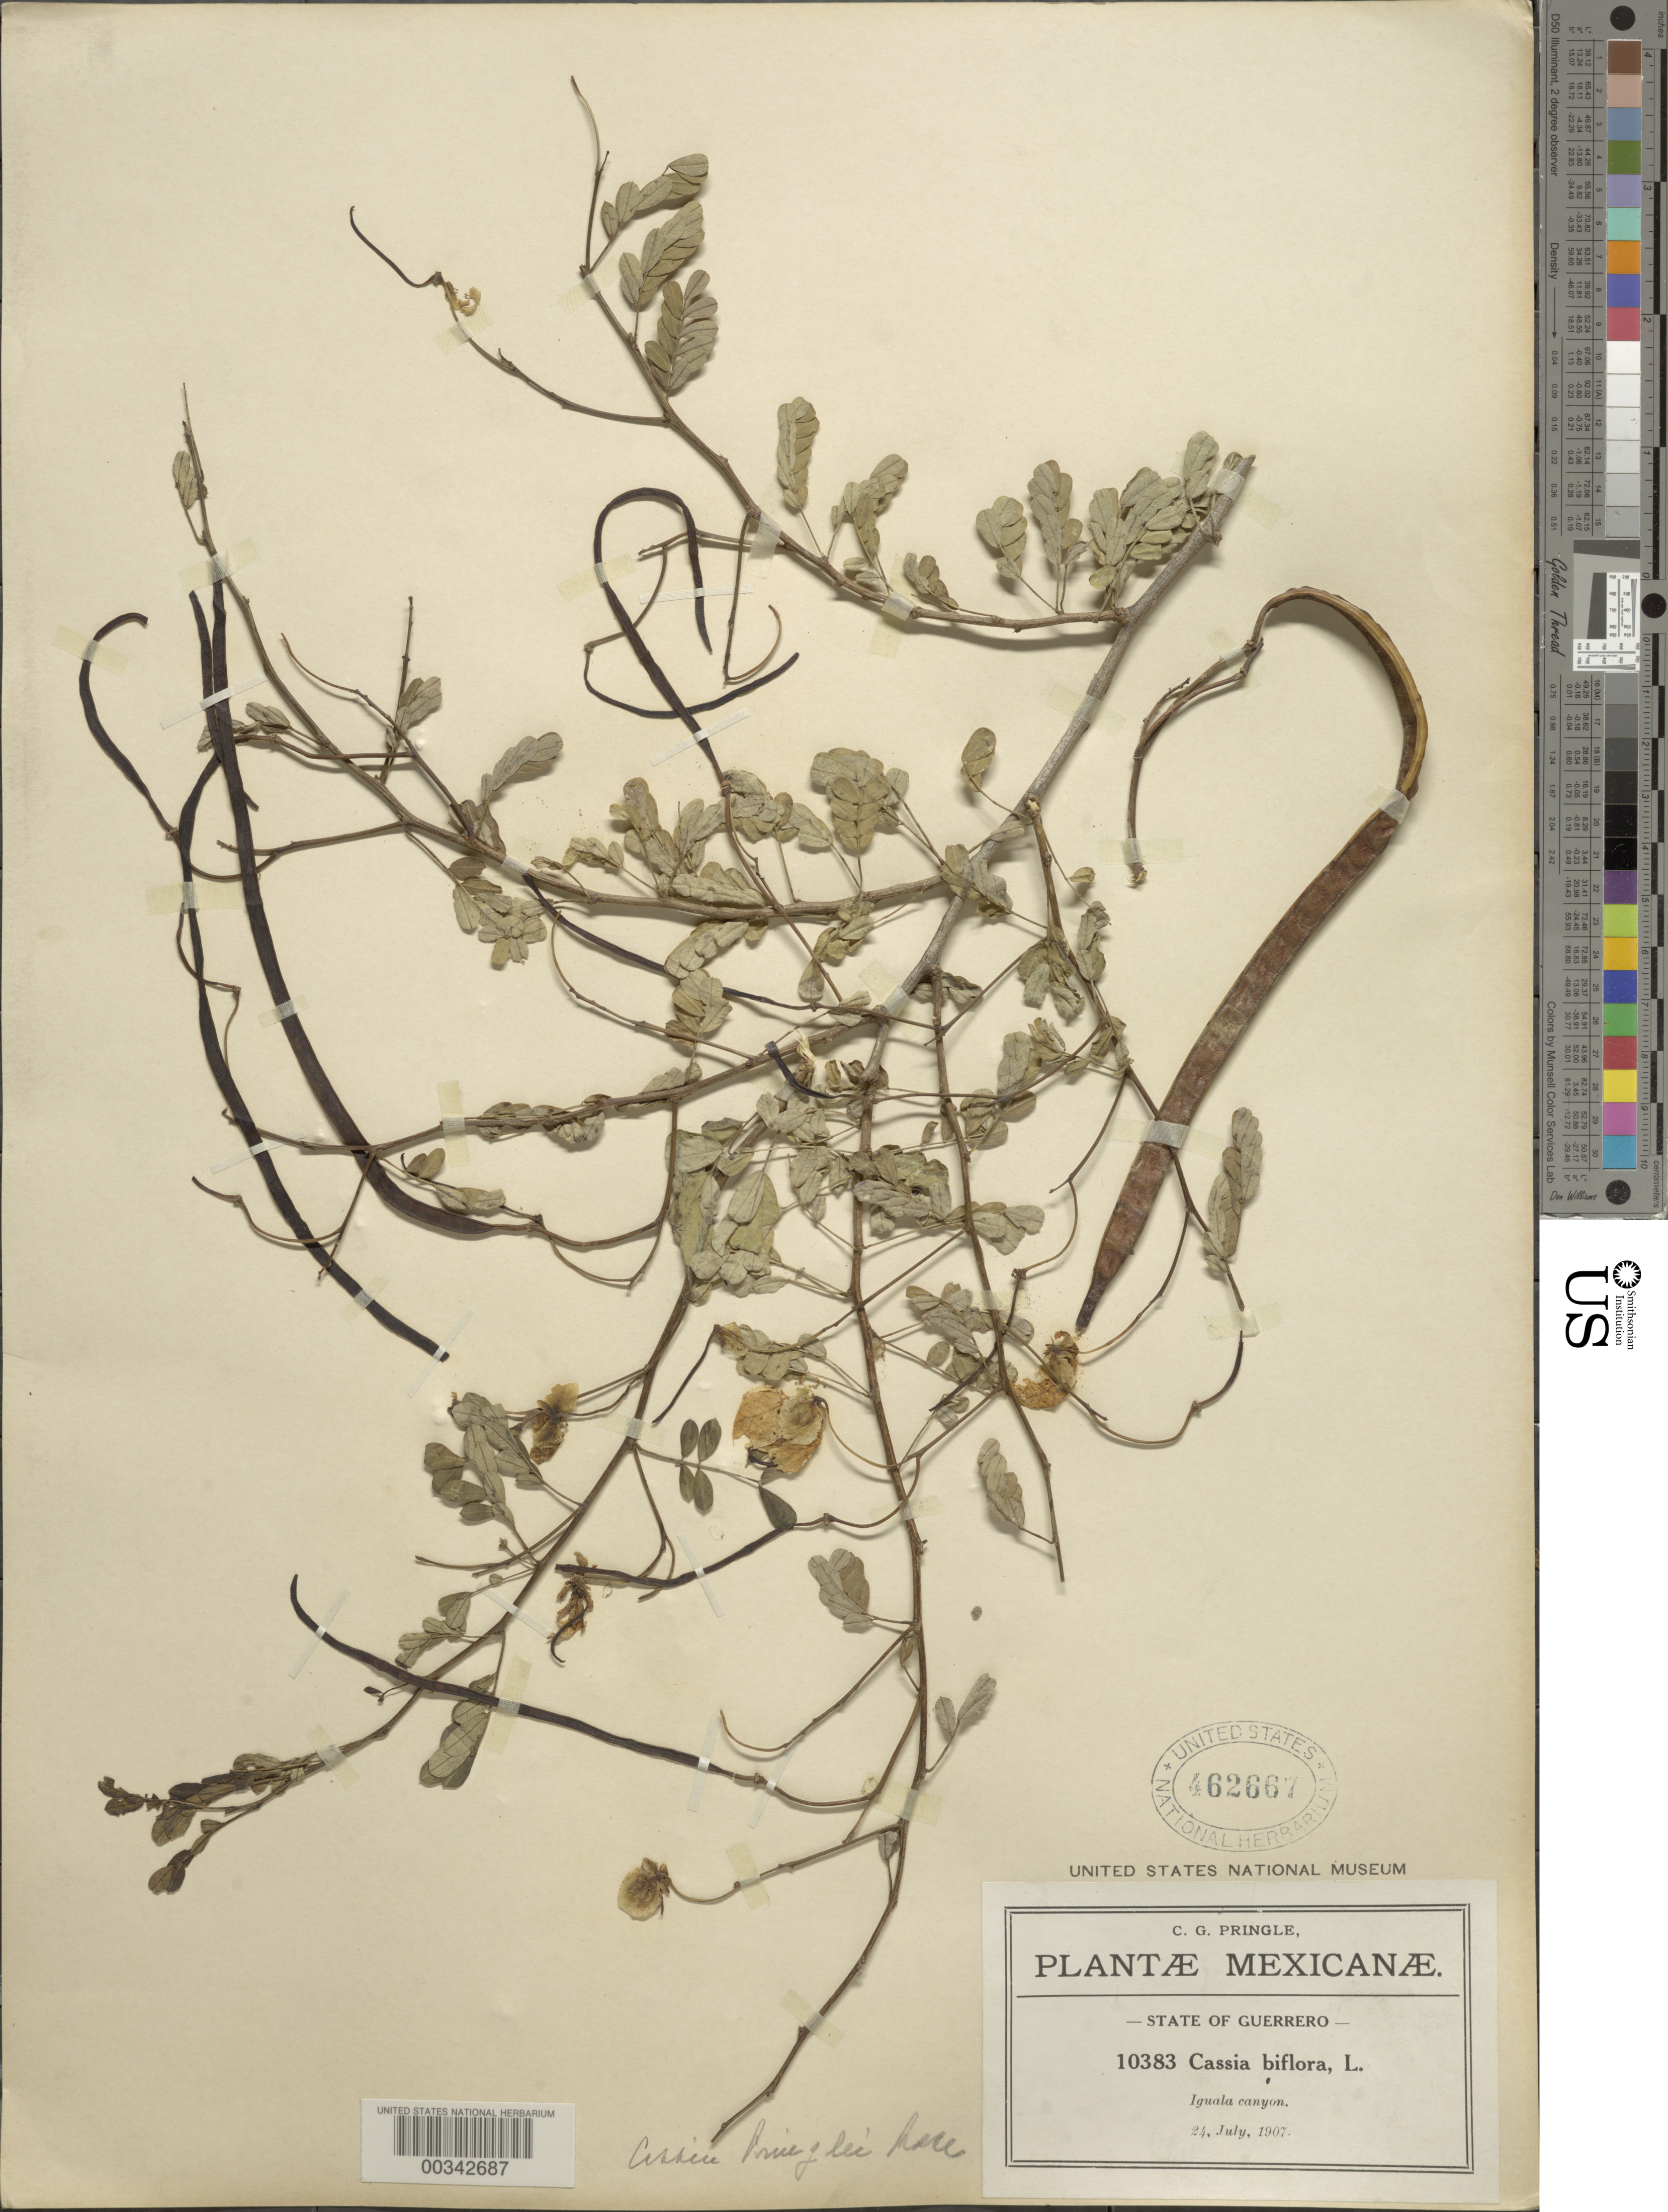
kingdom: Plantae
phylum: Tracheophyta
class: Magnoliopsida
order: Fabales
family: Fabaceae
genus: Senna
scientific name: Senna wislizeni var. pringlei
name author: (Rose) H.S. Irwin & Barneby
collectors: C. G. Pringle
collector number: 10383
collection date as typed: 21 Jul 1907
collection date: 1907-07-21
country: Mexico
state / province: Guerrero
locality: Iguala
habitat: Iguala canyon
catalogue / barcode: US 462667